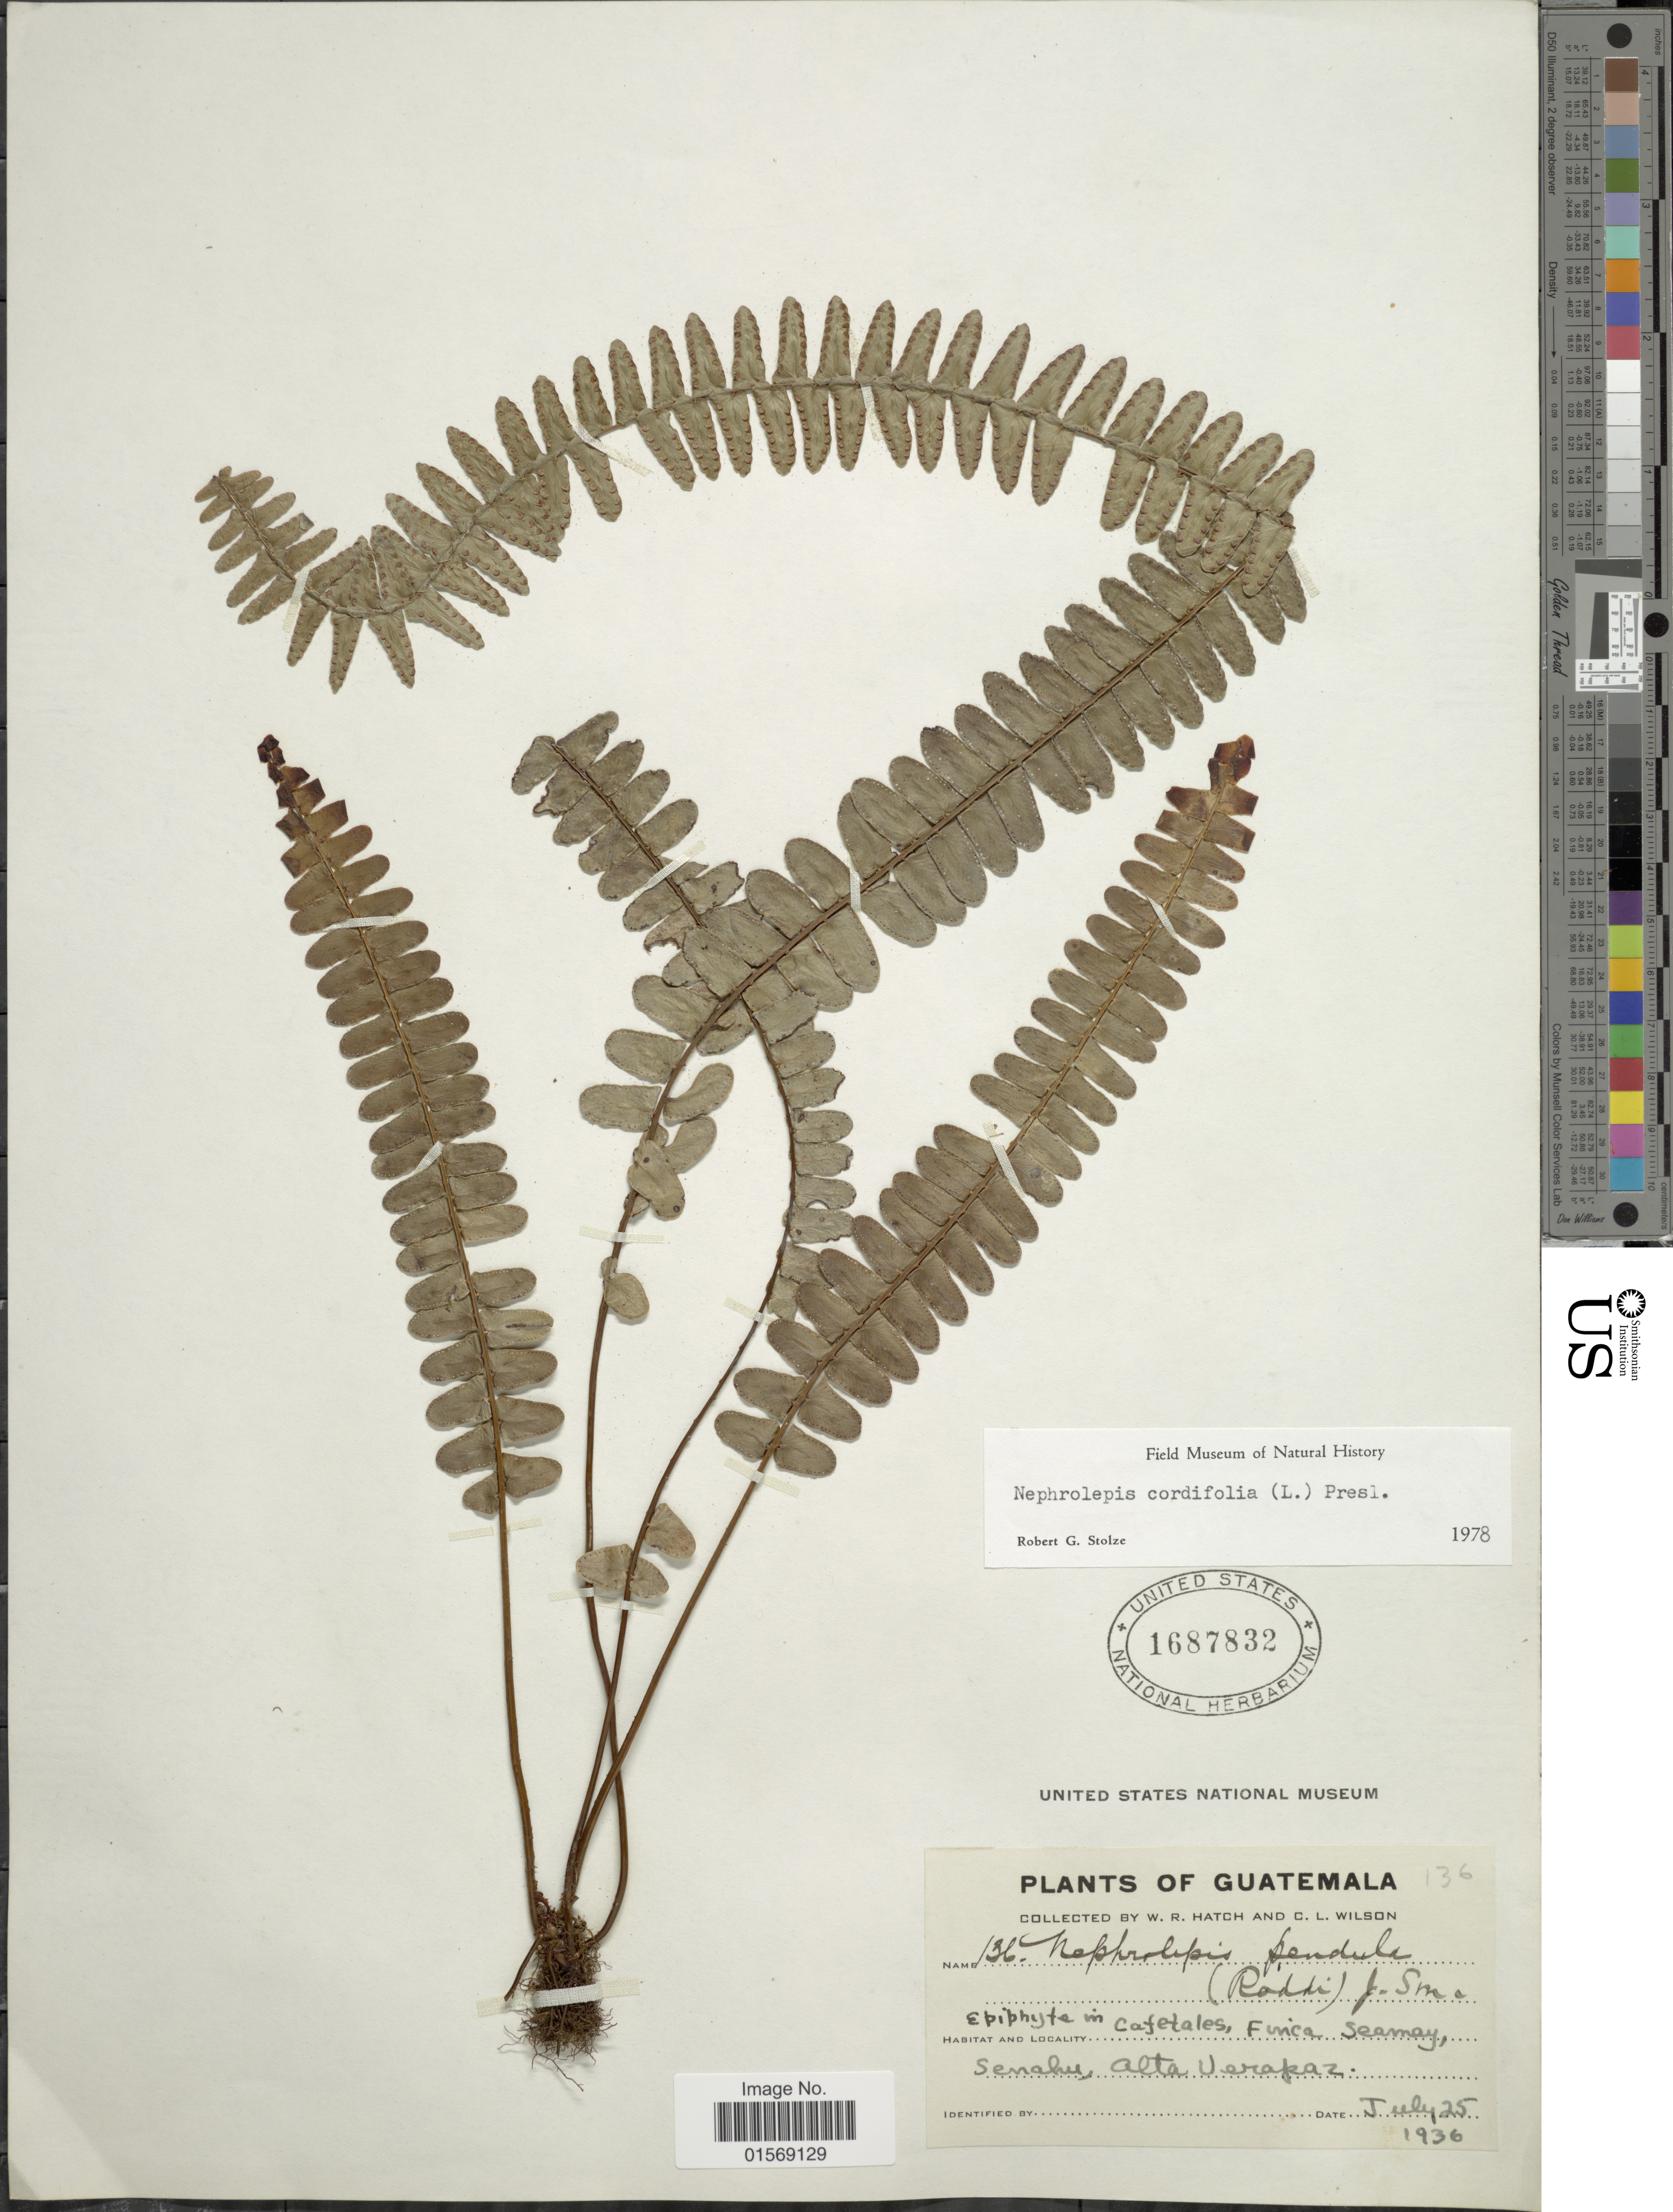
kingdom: Plantae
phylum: Tracheophyta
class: Polypodiopsida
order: Polypodiales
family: Nephrolepidaceae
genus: Nephrolepis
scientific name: Nephrolepis pendula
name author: (Raddi) J. Sm.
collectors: W. Hatch & C. L. Wilson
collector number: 136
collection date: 1936-07-25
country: Guatemala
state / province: Alta Verapaz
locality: Guatemala, Cafetales, Finca Seamay, Senahu, Alta Verapaz.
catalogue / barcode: US 1687832